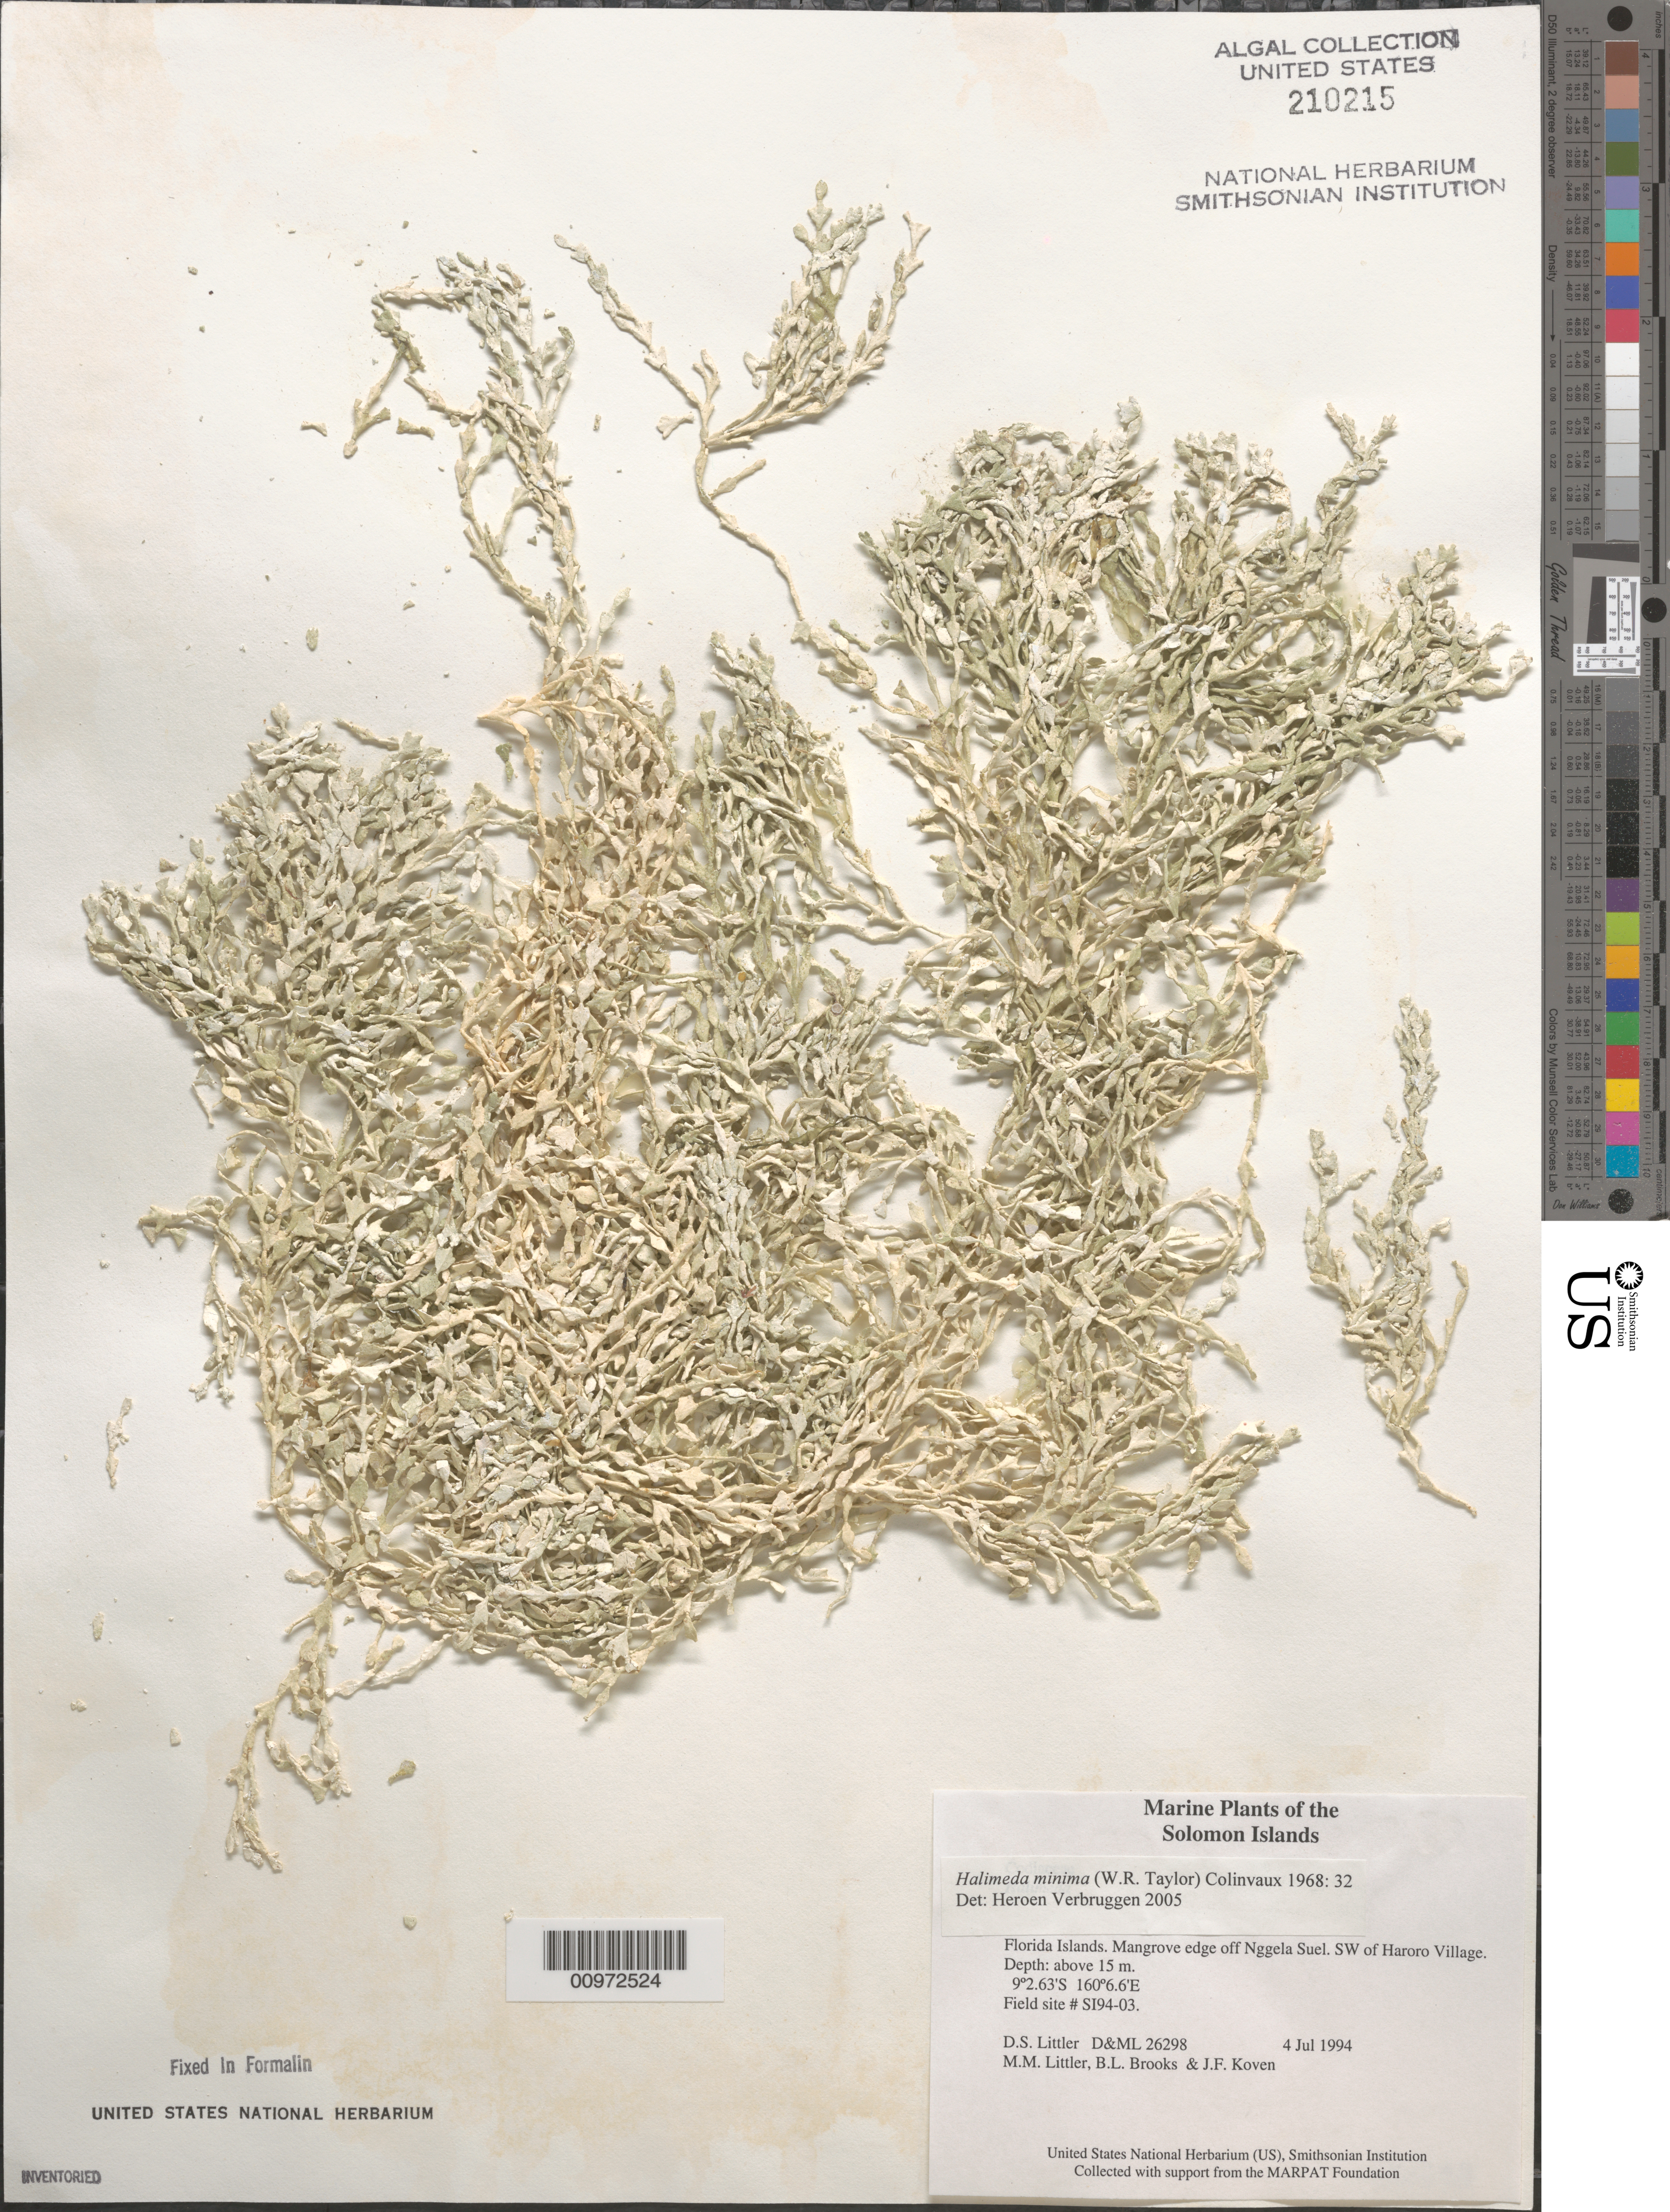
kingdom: Plantae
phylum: Chlorophyta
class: Ulvophyceae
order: Bryopsidales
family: Halimedaceae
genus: Halimeda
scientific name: Halimeda minima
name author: (W.R. Taylor) Hillis-Colinvaux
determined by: Verbruggen, H.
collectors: D. S. Littler, M. M. Littler, B. Brooks & J. Koven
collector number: D&ML 26298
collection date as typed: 04 Jul 1994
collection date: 1994-07-04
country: Solomon Islands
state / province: Central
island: Nggela Sule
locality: Mangrove edge off Nggela Sule, southwest of Haroro Village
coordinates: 9 2.63'S, 160 6.6'E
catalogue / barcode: US 210215